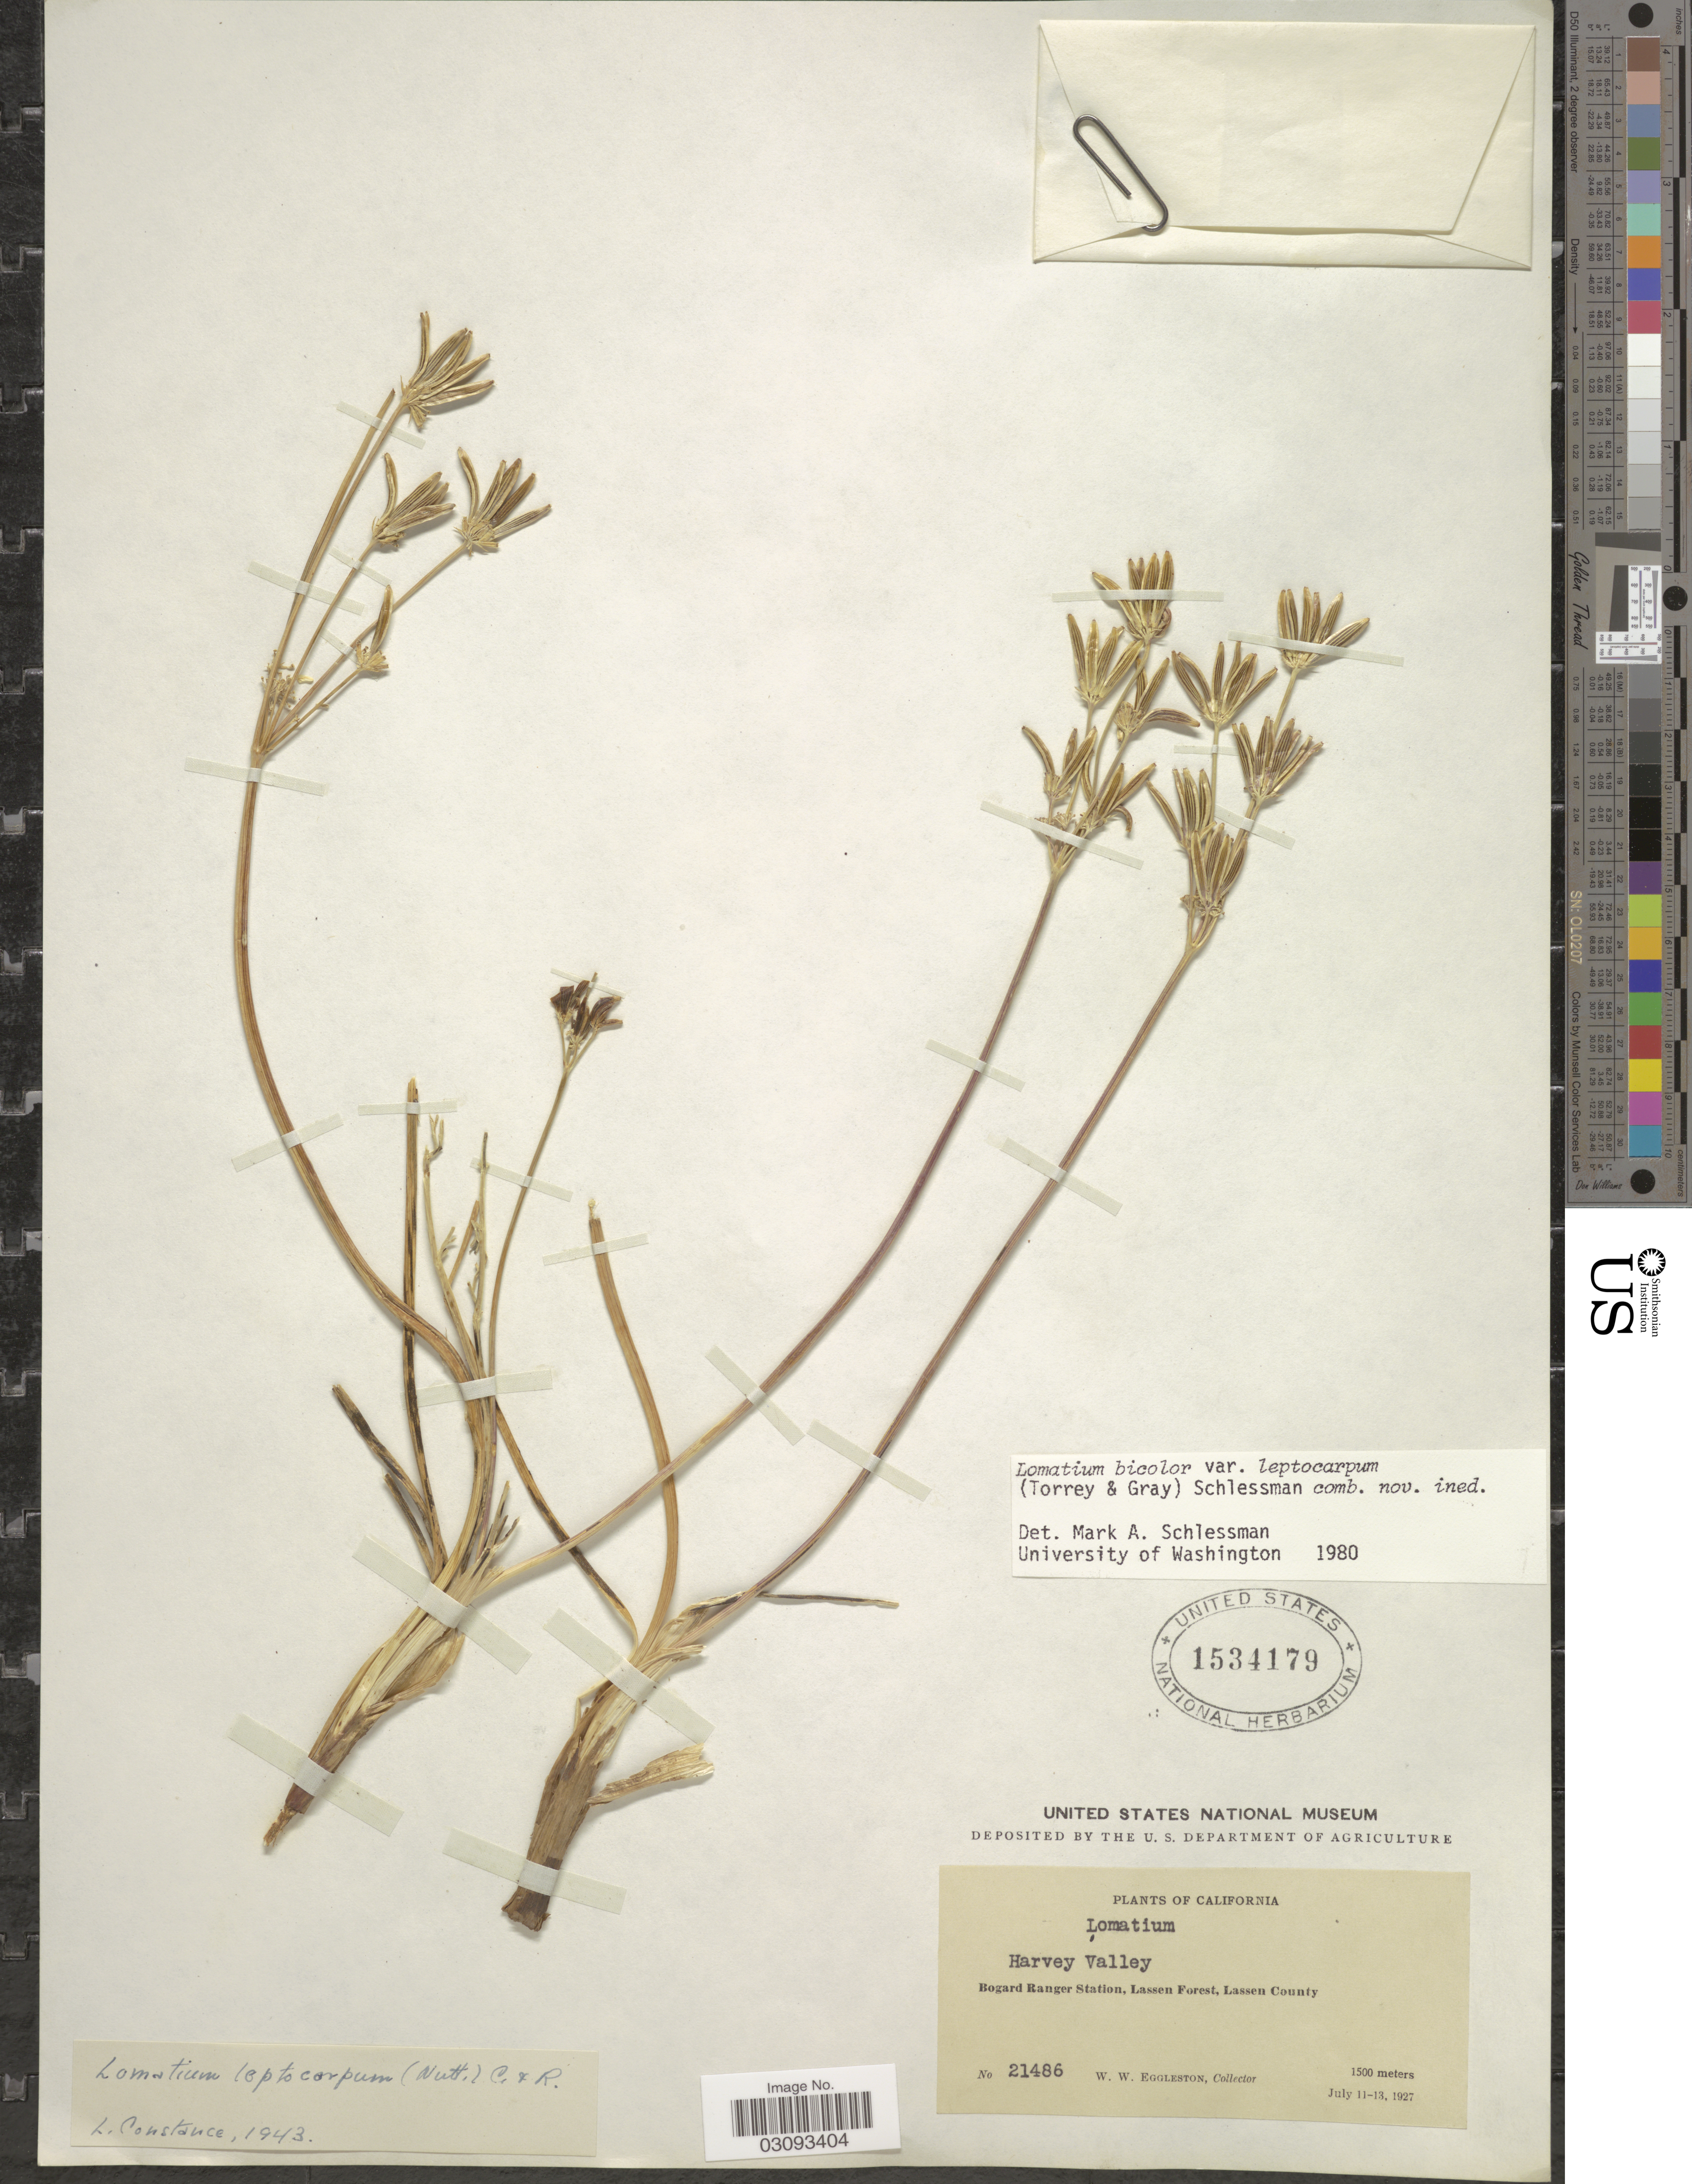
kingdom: Plantae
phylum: Tracheophyta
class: Magnoliopsida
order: Apiales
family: Apiaceae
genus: Lomatium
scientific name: Lomatium bicolor var. leptocarpum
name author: (Torr. & A. Gray) Schlessman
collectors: W. W. Eggleston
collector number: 21486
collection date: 1927-07-11/1927-07-13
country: United States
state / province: California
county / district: Lassen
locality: Harvey Valley. Bogard Ranger Station, Lassen Forest, Lassen County.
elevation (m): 1500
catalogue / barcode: US 1534179